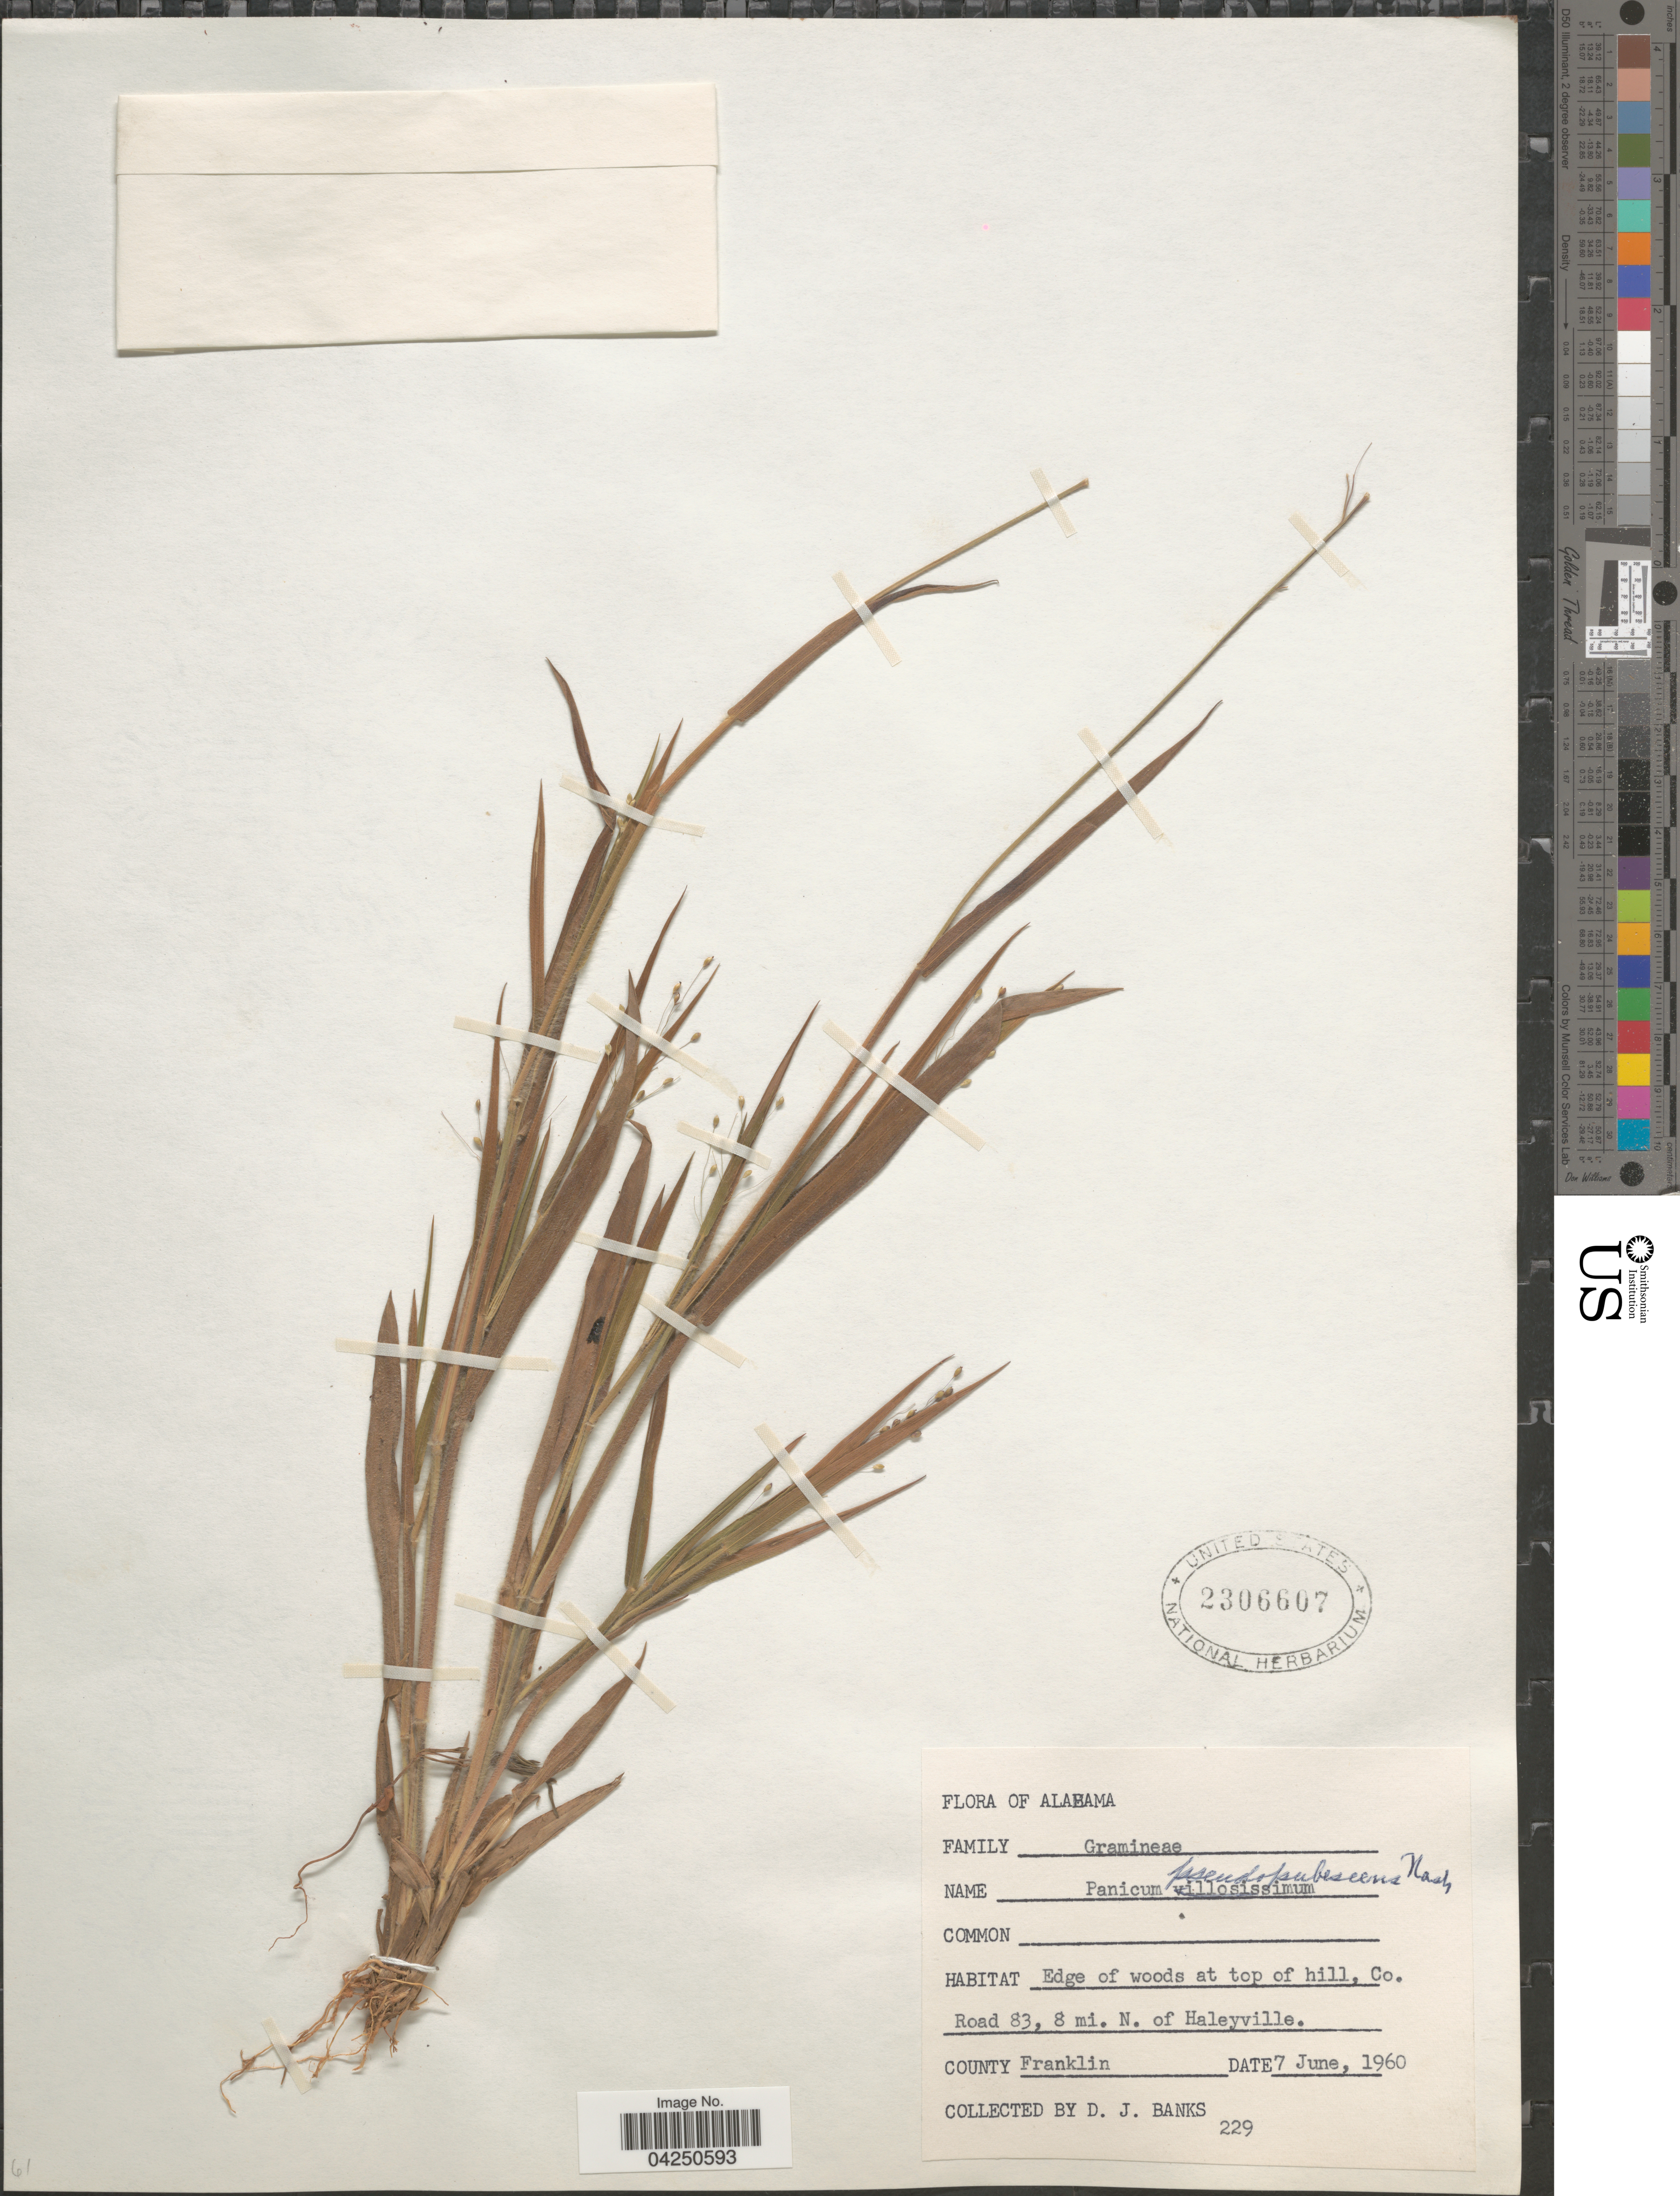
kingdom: Plantae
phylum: Tracheophyta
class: Liliopsida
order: Poales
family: Poaceae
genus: Dichanthelium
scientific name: Dichanthelium acuminatum var. acuminatum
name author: (Sw.) Gould & C.A. Clark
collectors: D. J. Banks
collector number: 229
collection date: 1960-06-07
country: United States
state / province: Alabama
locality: Edge of woods at top of hill, Co. Road 83, 8 mi. N. of Haleyville. County Franklin.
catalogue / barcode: US 2306607